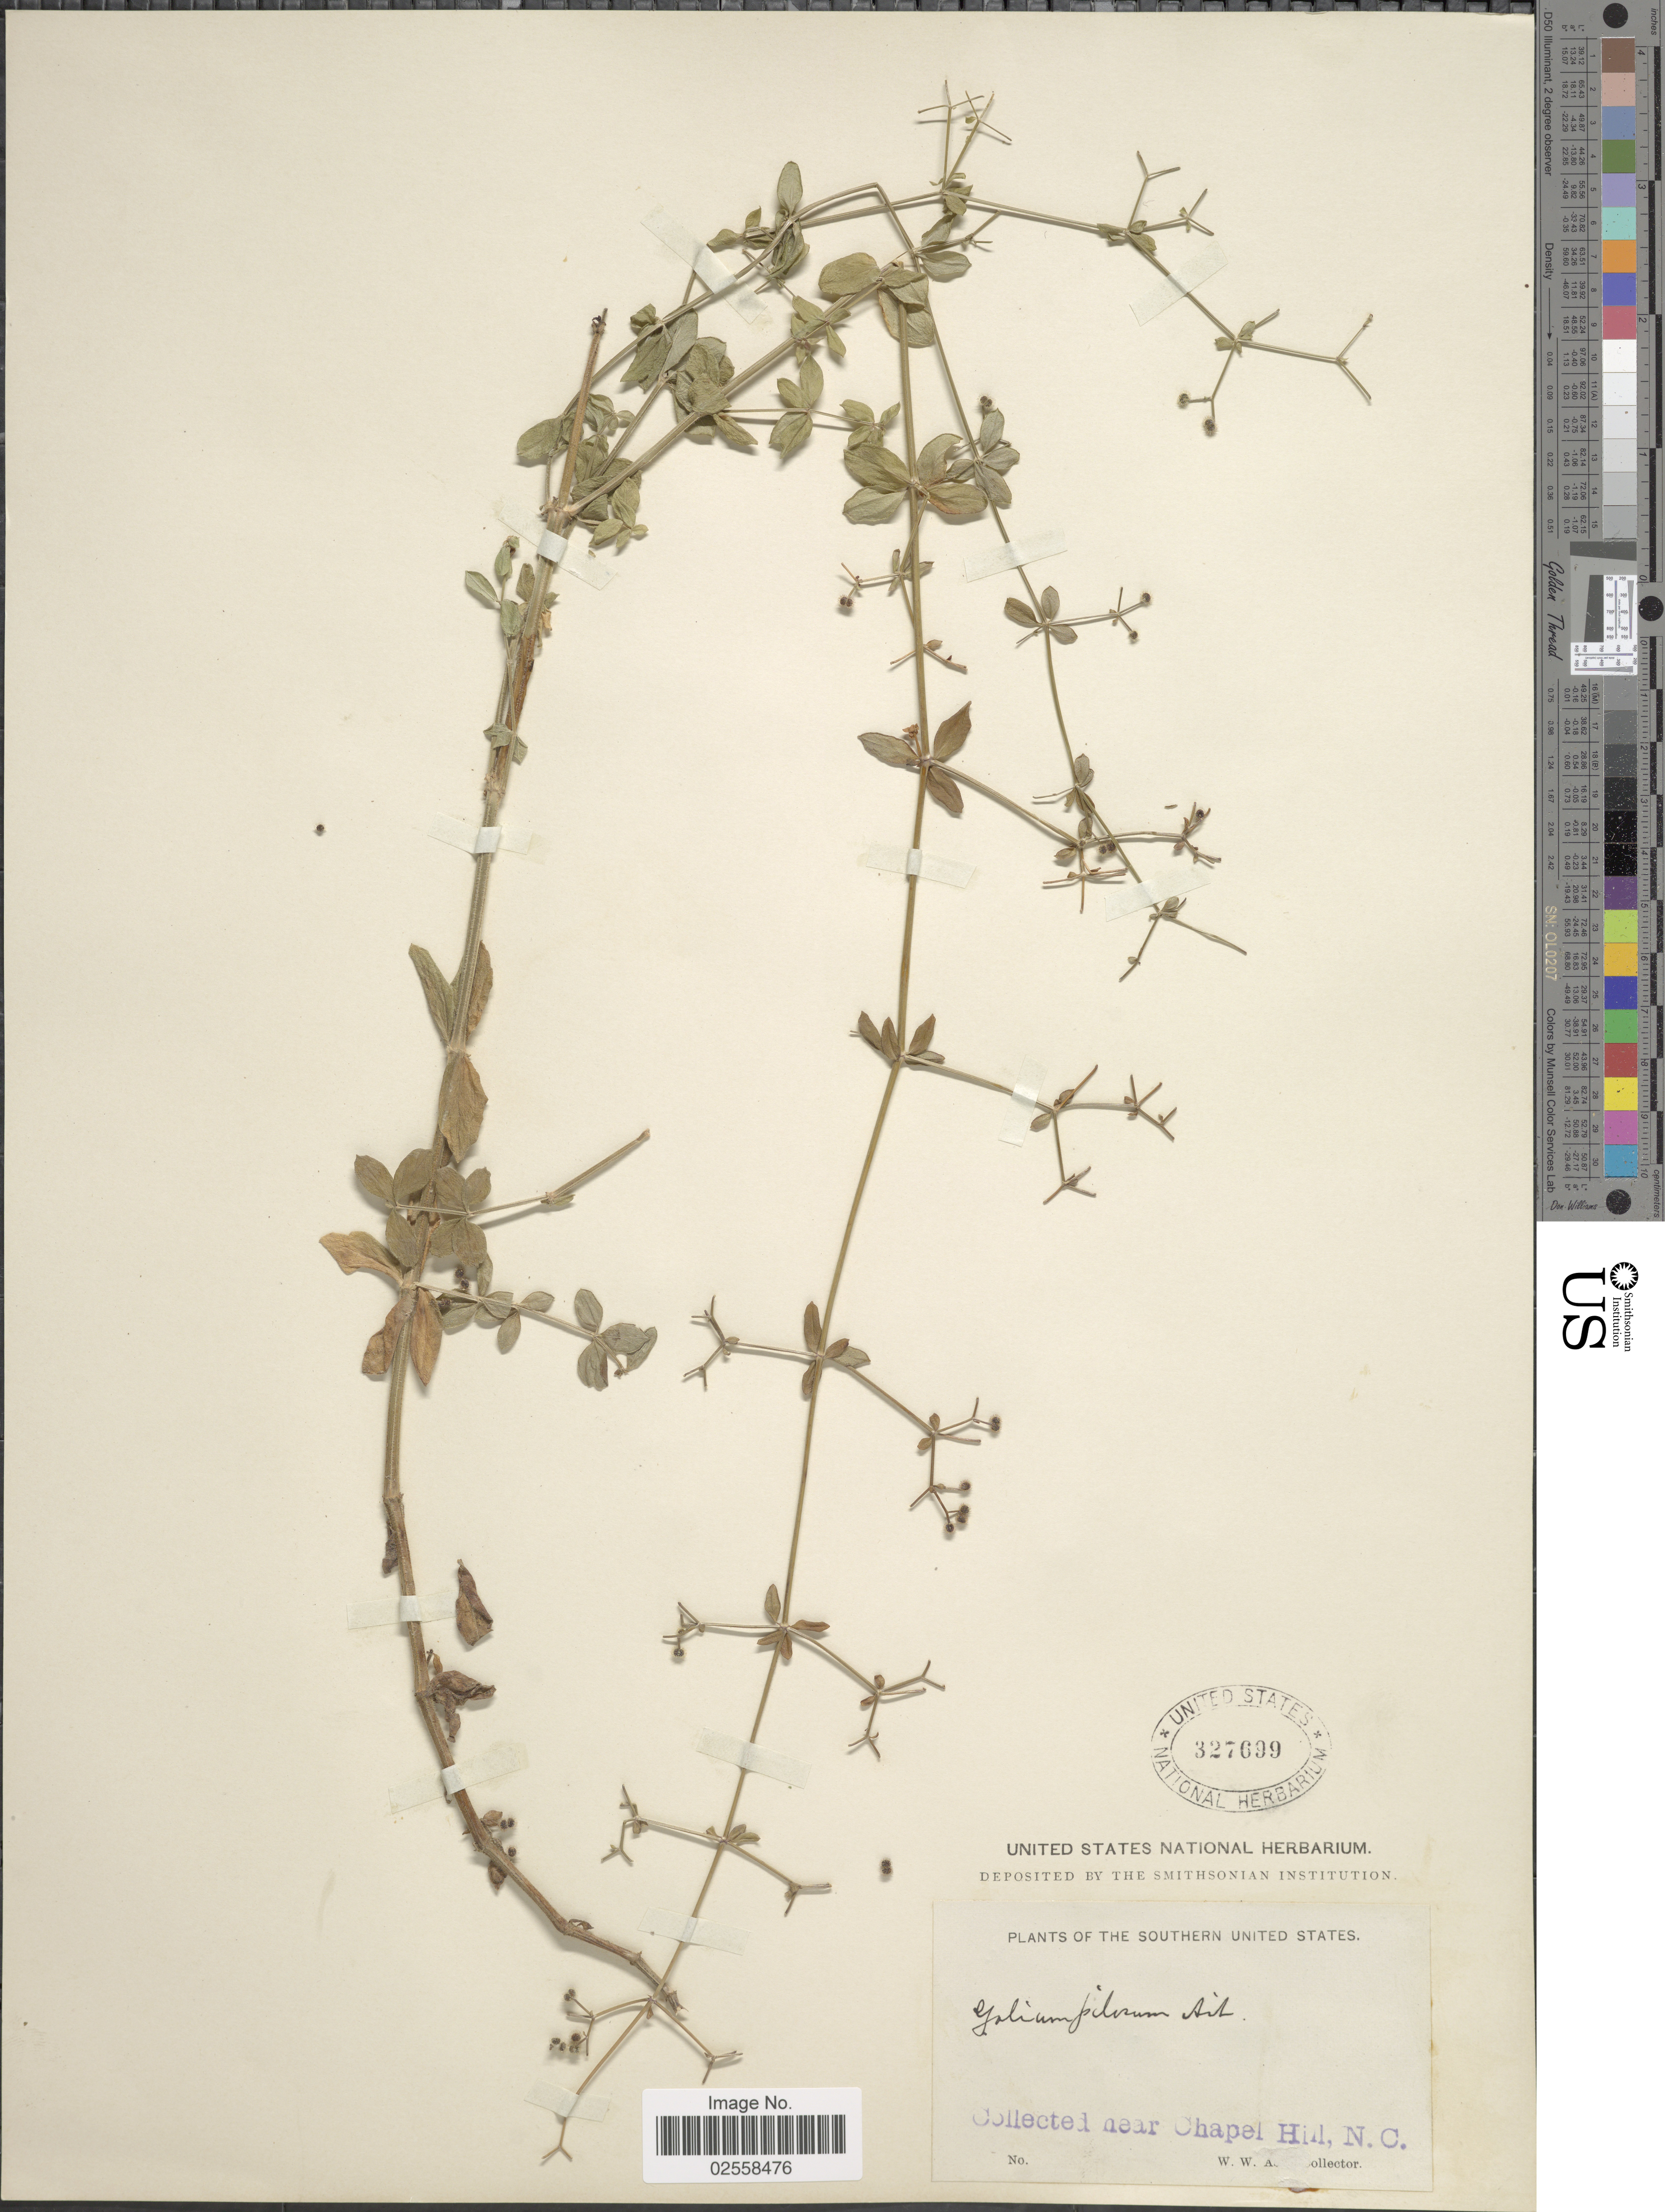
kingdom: Plantae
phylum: Tracheophyta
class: Magnoliopsida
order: Gentianales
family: Rubiaceae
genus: Galium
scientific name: Galium pilosum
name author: Aiton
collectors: W. W. Ashe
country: United States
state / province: North Carolina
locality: Southern United States, near Chapel Hill, N.C.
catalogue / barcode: US 327699